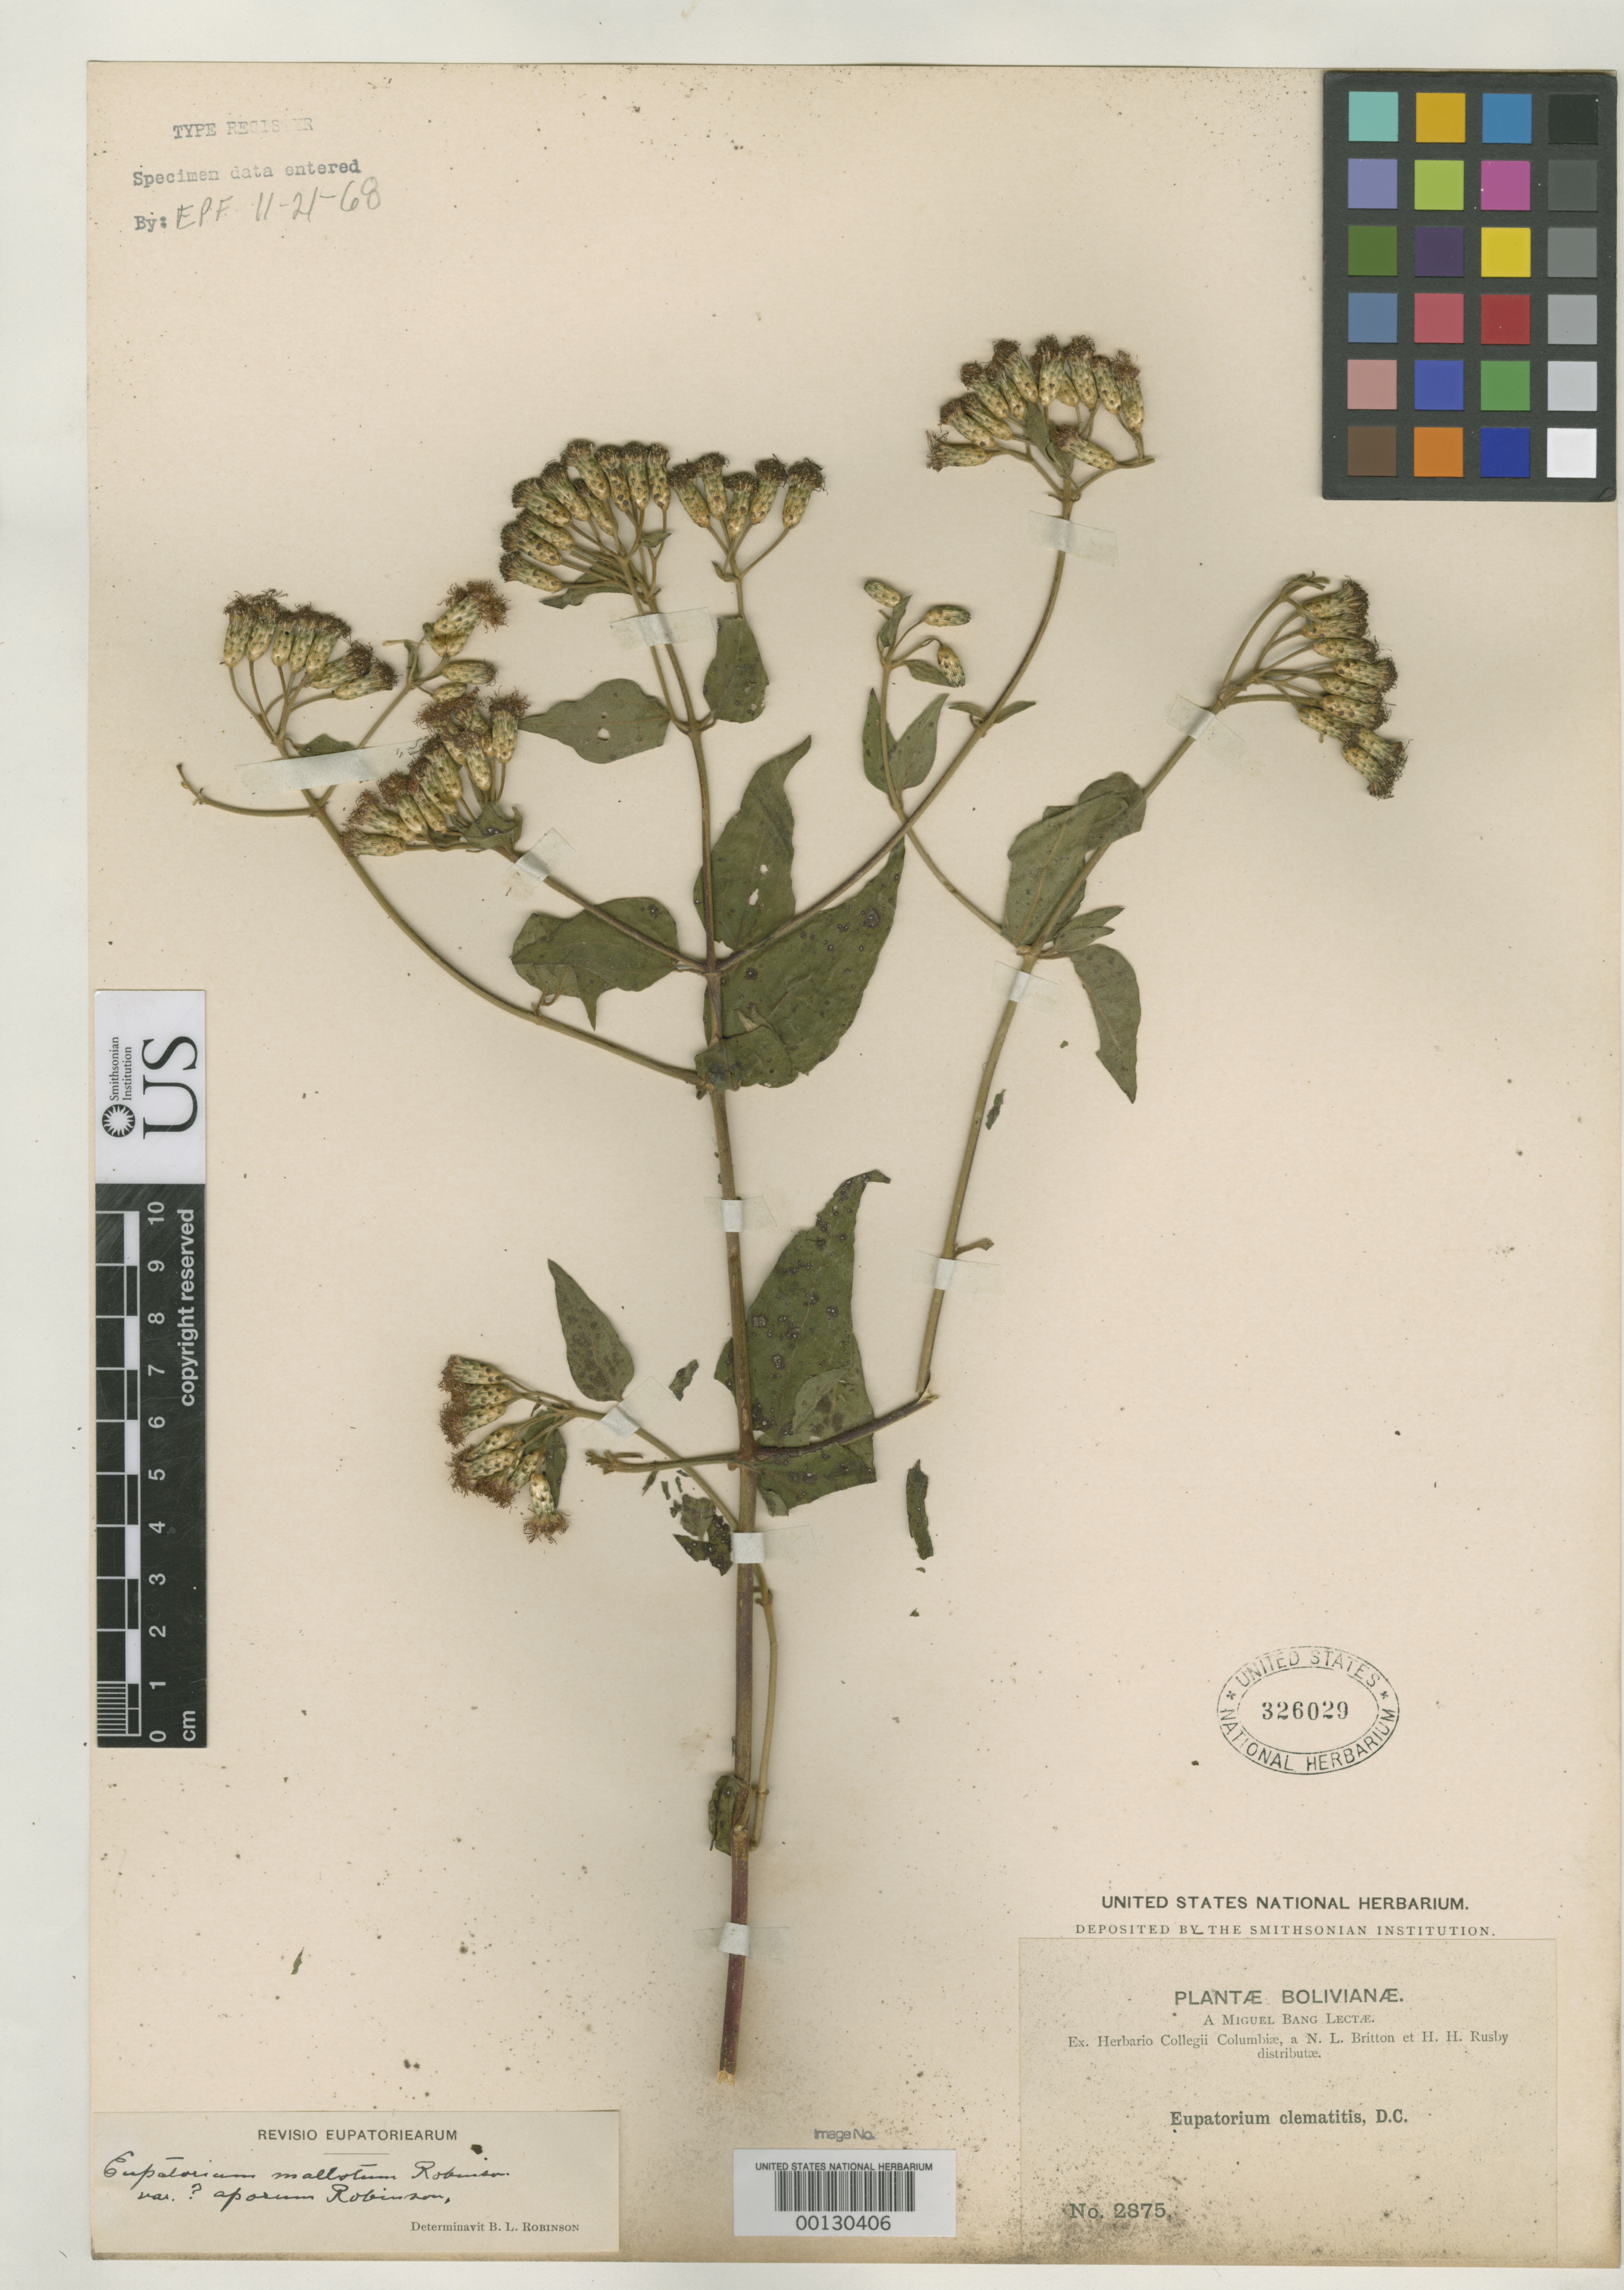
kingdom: Plantae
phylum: Tracheophyta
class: Magnoliopsida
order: Asterales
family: Asteraceae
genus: Eupatorium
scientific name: Eupatorium mallotum var. aporum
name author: B.L. Rob.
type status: Type Collection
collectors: M. Bang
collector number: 2875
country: Bolivia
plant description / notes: Protologue cites single collection but two herbaria ("Gr., U.S.")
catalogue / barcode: US 326029